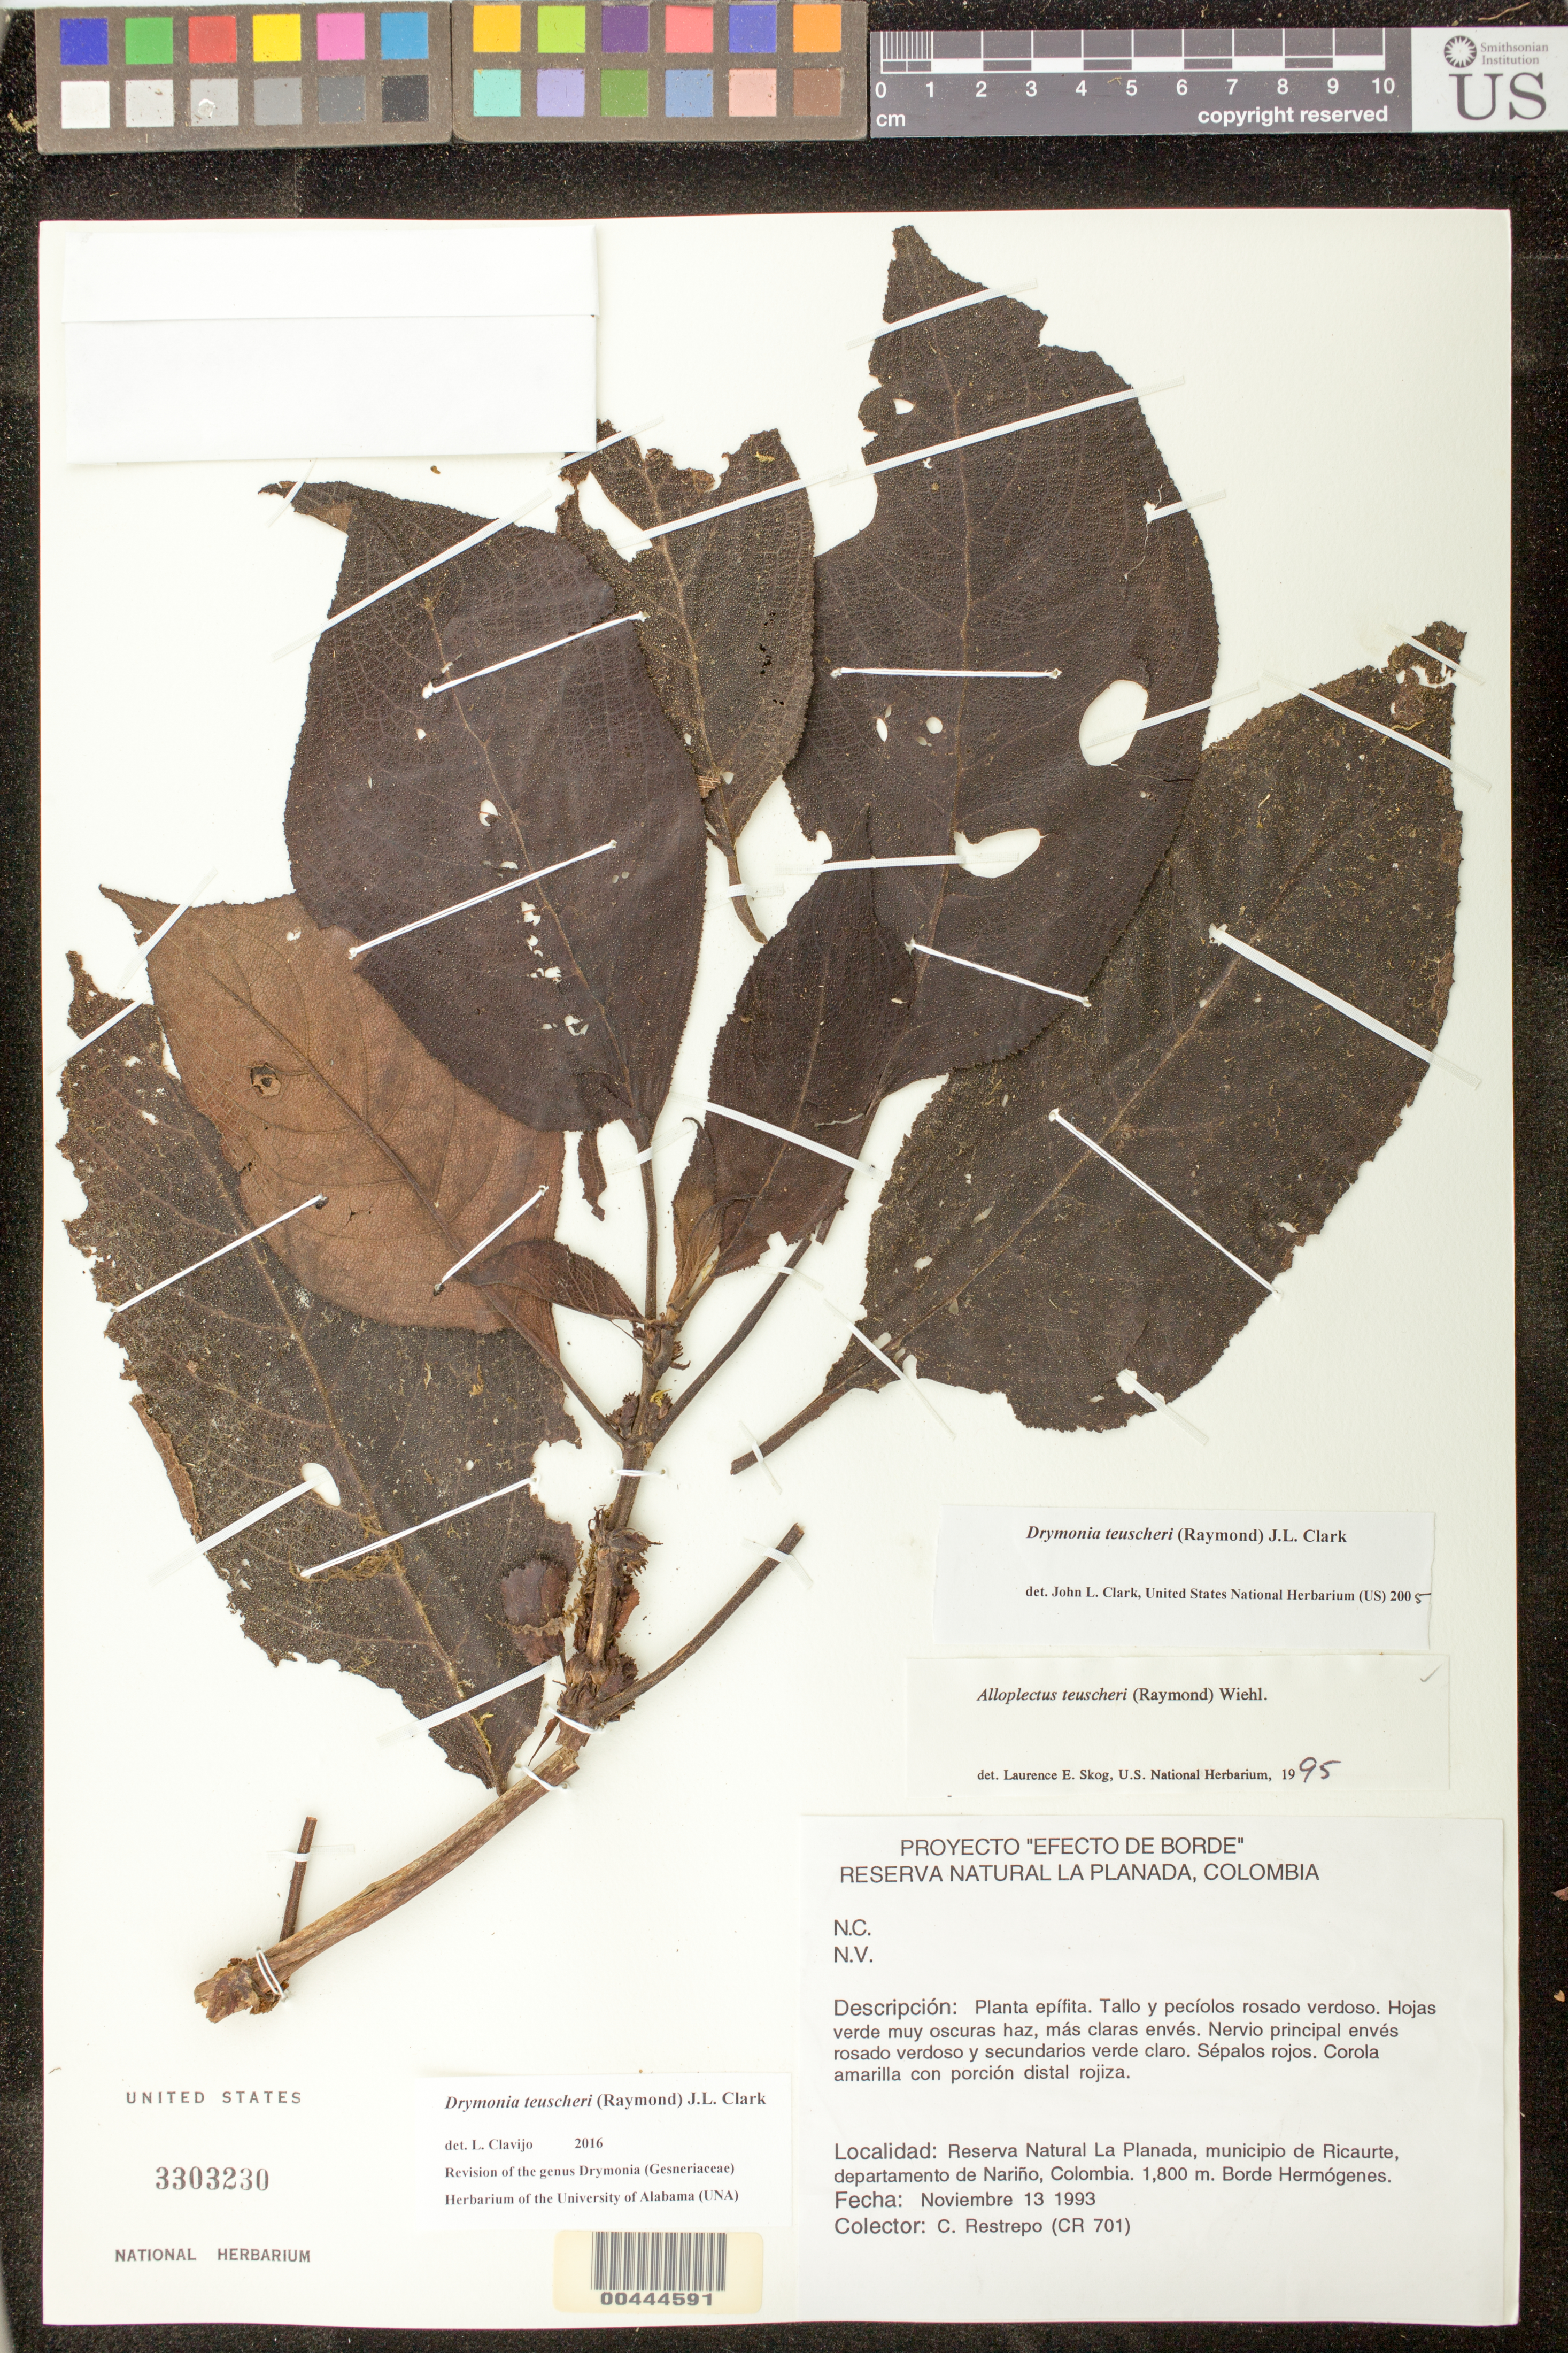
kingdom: Plantae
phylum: Tracheophyta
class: Magnoliopsida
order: Lamiales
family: Gesneriaceae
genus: Drymonia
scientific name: Drymonia teuscheri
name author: (Raymond) J.L. Clark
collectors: C. Restrepo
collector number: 701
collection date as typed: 13 Nov 1993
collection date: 1993-11-13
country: Colombia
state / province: Nariño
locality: La Planada Natural Reserve, Ricaurte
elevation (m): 1800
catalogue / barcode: US 3303230